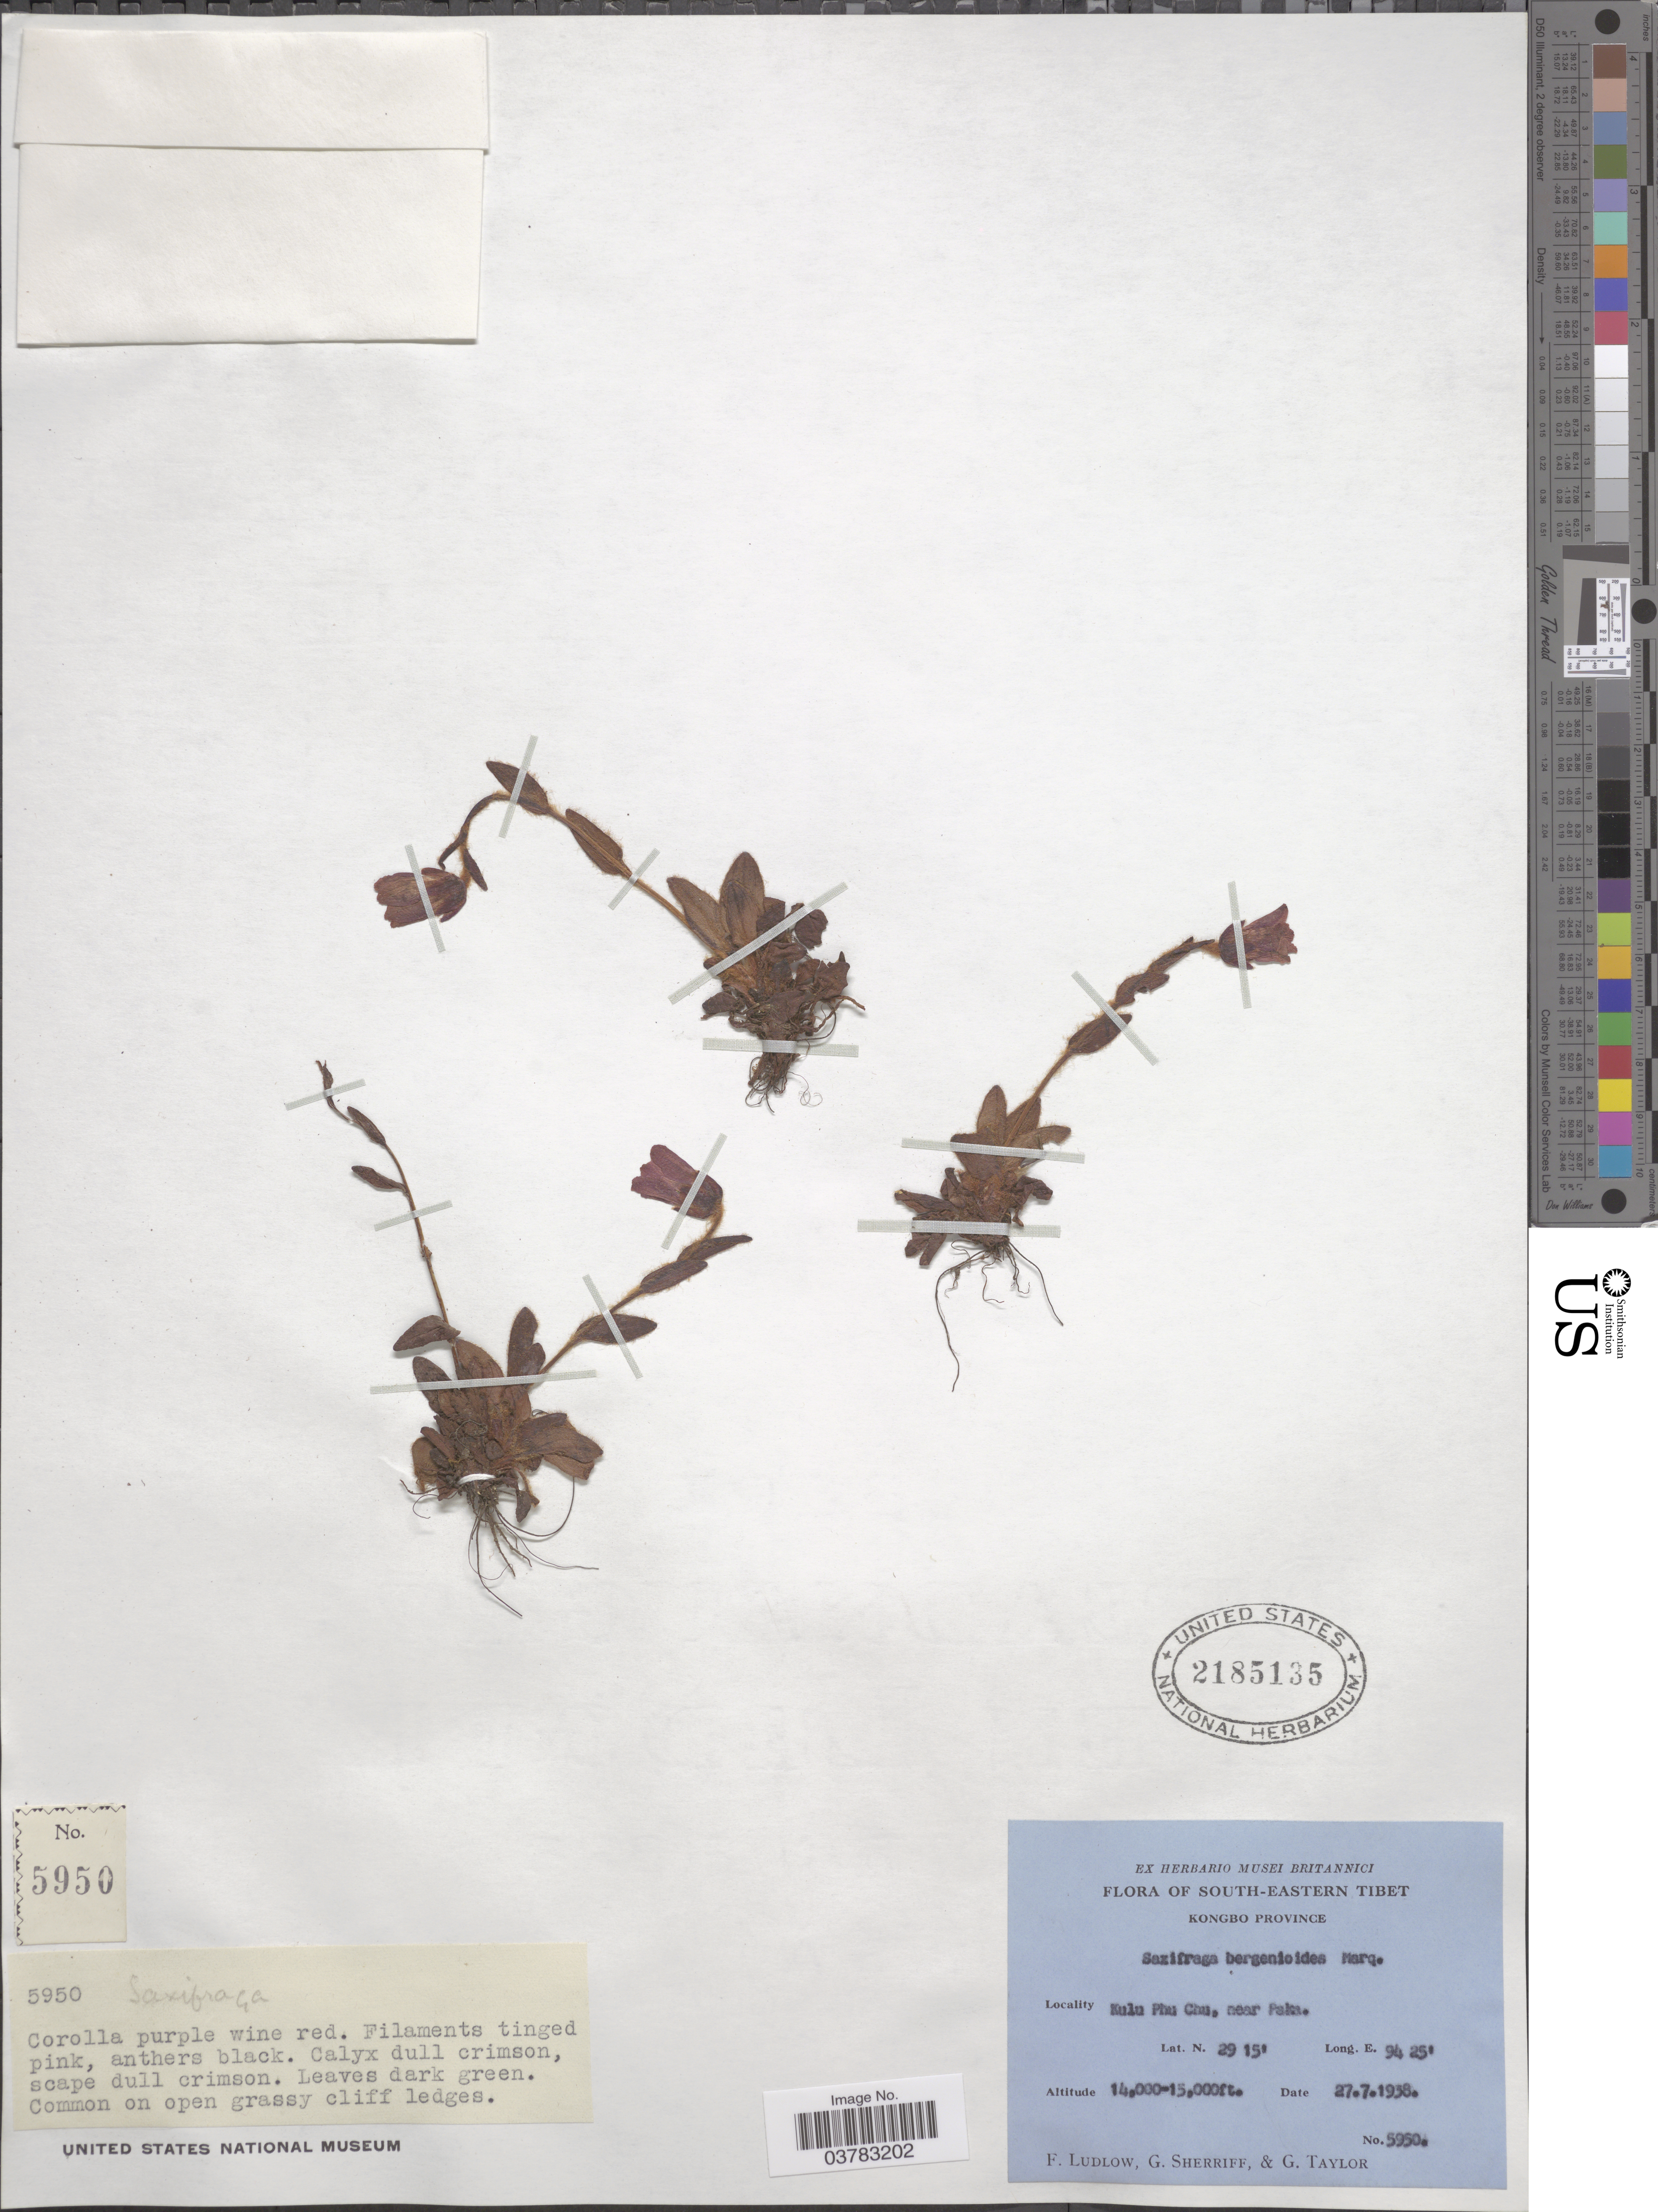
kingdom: Plantae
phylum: Tracheophyta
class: Magnoliopsida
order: Saxifragales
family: Saxifragaceae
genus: Saxifraga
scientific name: Saxifraga bergenioides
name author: C. Marquand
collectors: F. Ludlow, G. Sherriff & G. Taylor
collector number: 5950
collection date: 1938-07-27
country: China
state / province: Xizang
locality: South-Eastern Tibet. Kongbo Province. Kulu Phu Chu, near Paka.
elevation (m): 4267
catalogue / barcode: US 2185135